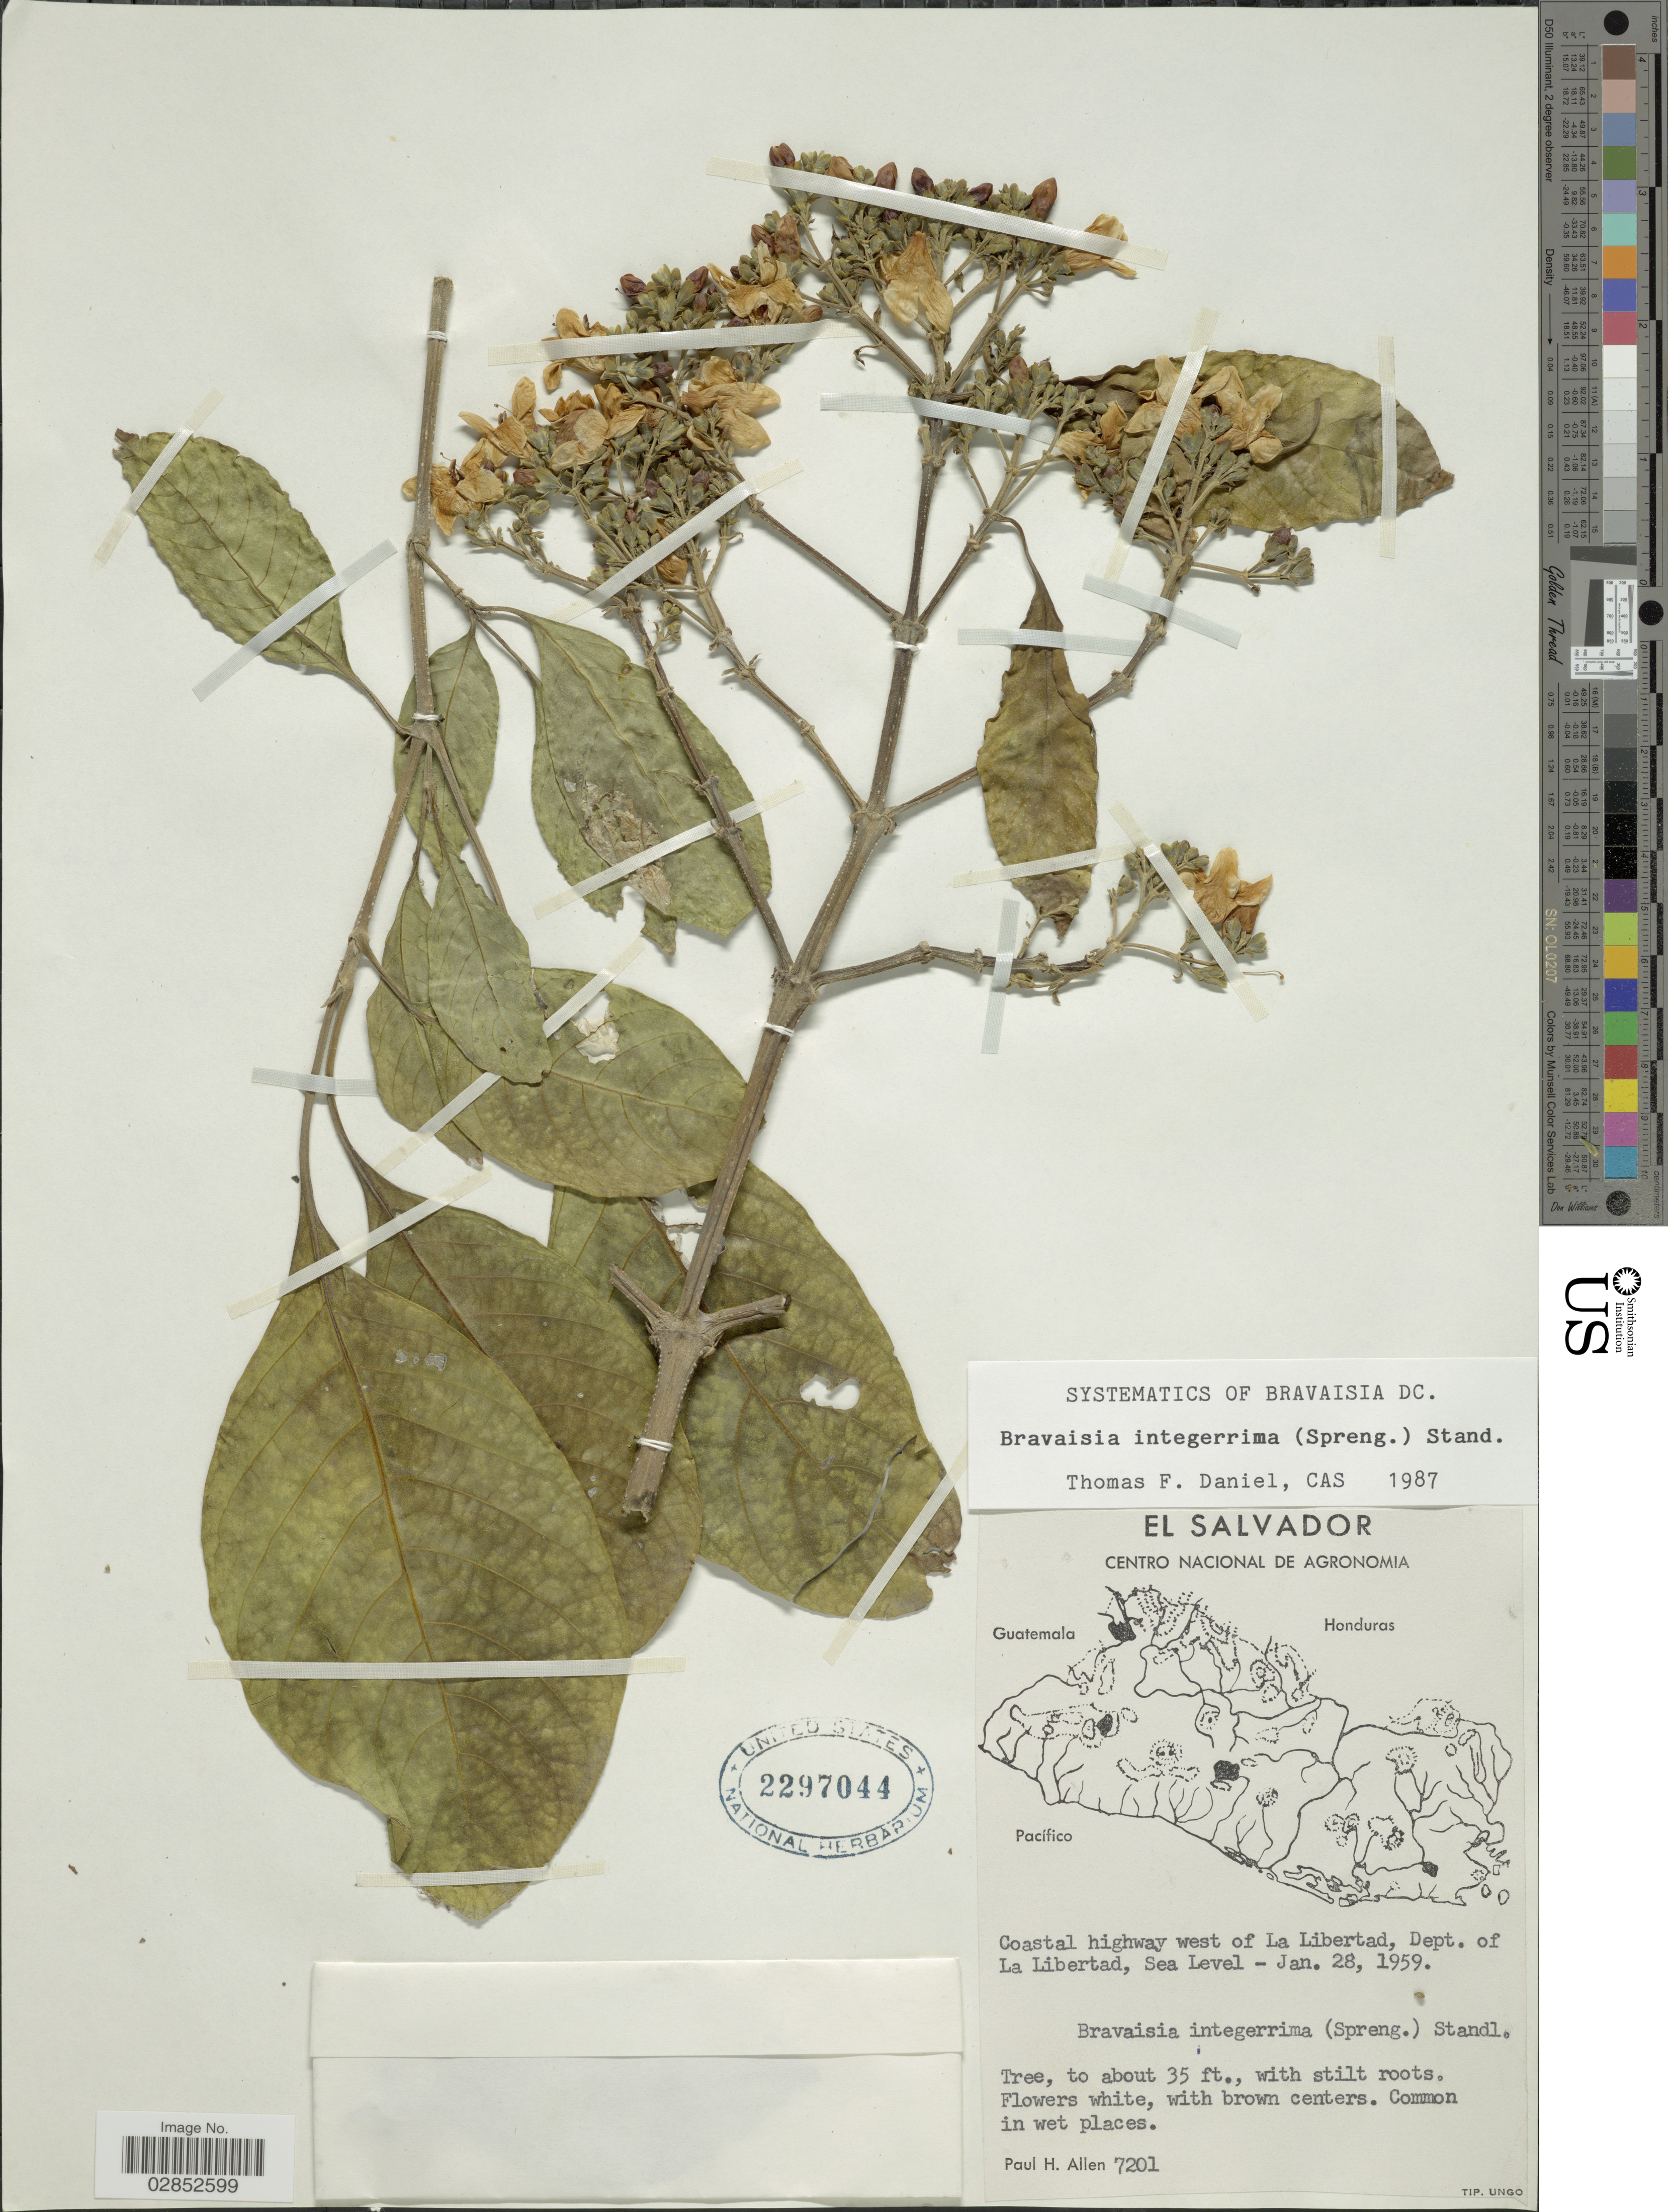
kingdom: Plantae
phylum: Tracheophyta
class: Magnoliopsida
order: Lamiales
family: Acanthaceae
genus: Bravaisia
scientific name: Bravaisia integerrima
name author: (Spreng.) Standl.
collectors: P. H. Allen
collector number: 7201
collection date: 1959-01-28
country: El Salvador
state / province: La Libertad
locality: Coastal highway west of La Libertad, Dept. of La Libertad.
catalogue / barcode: US 2297044